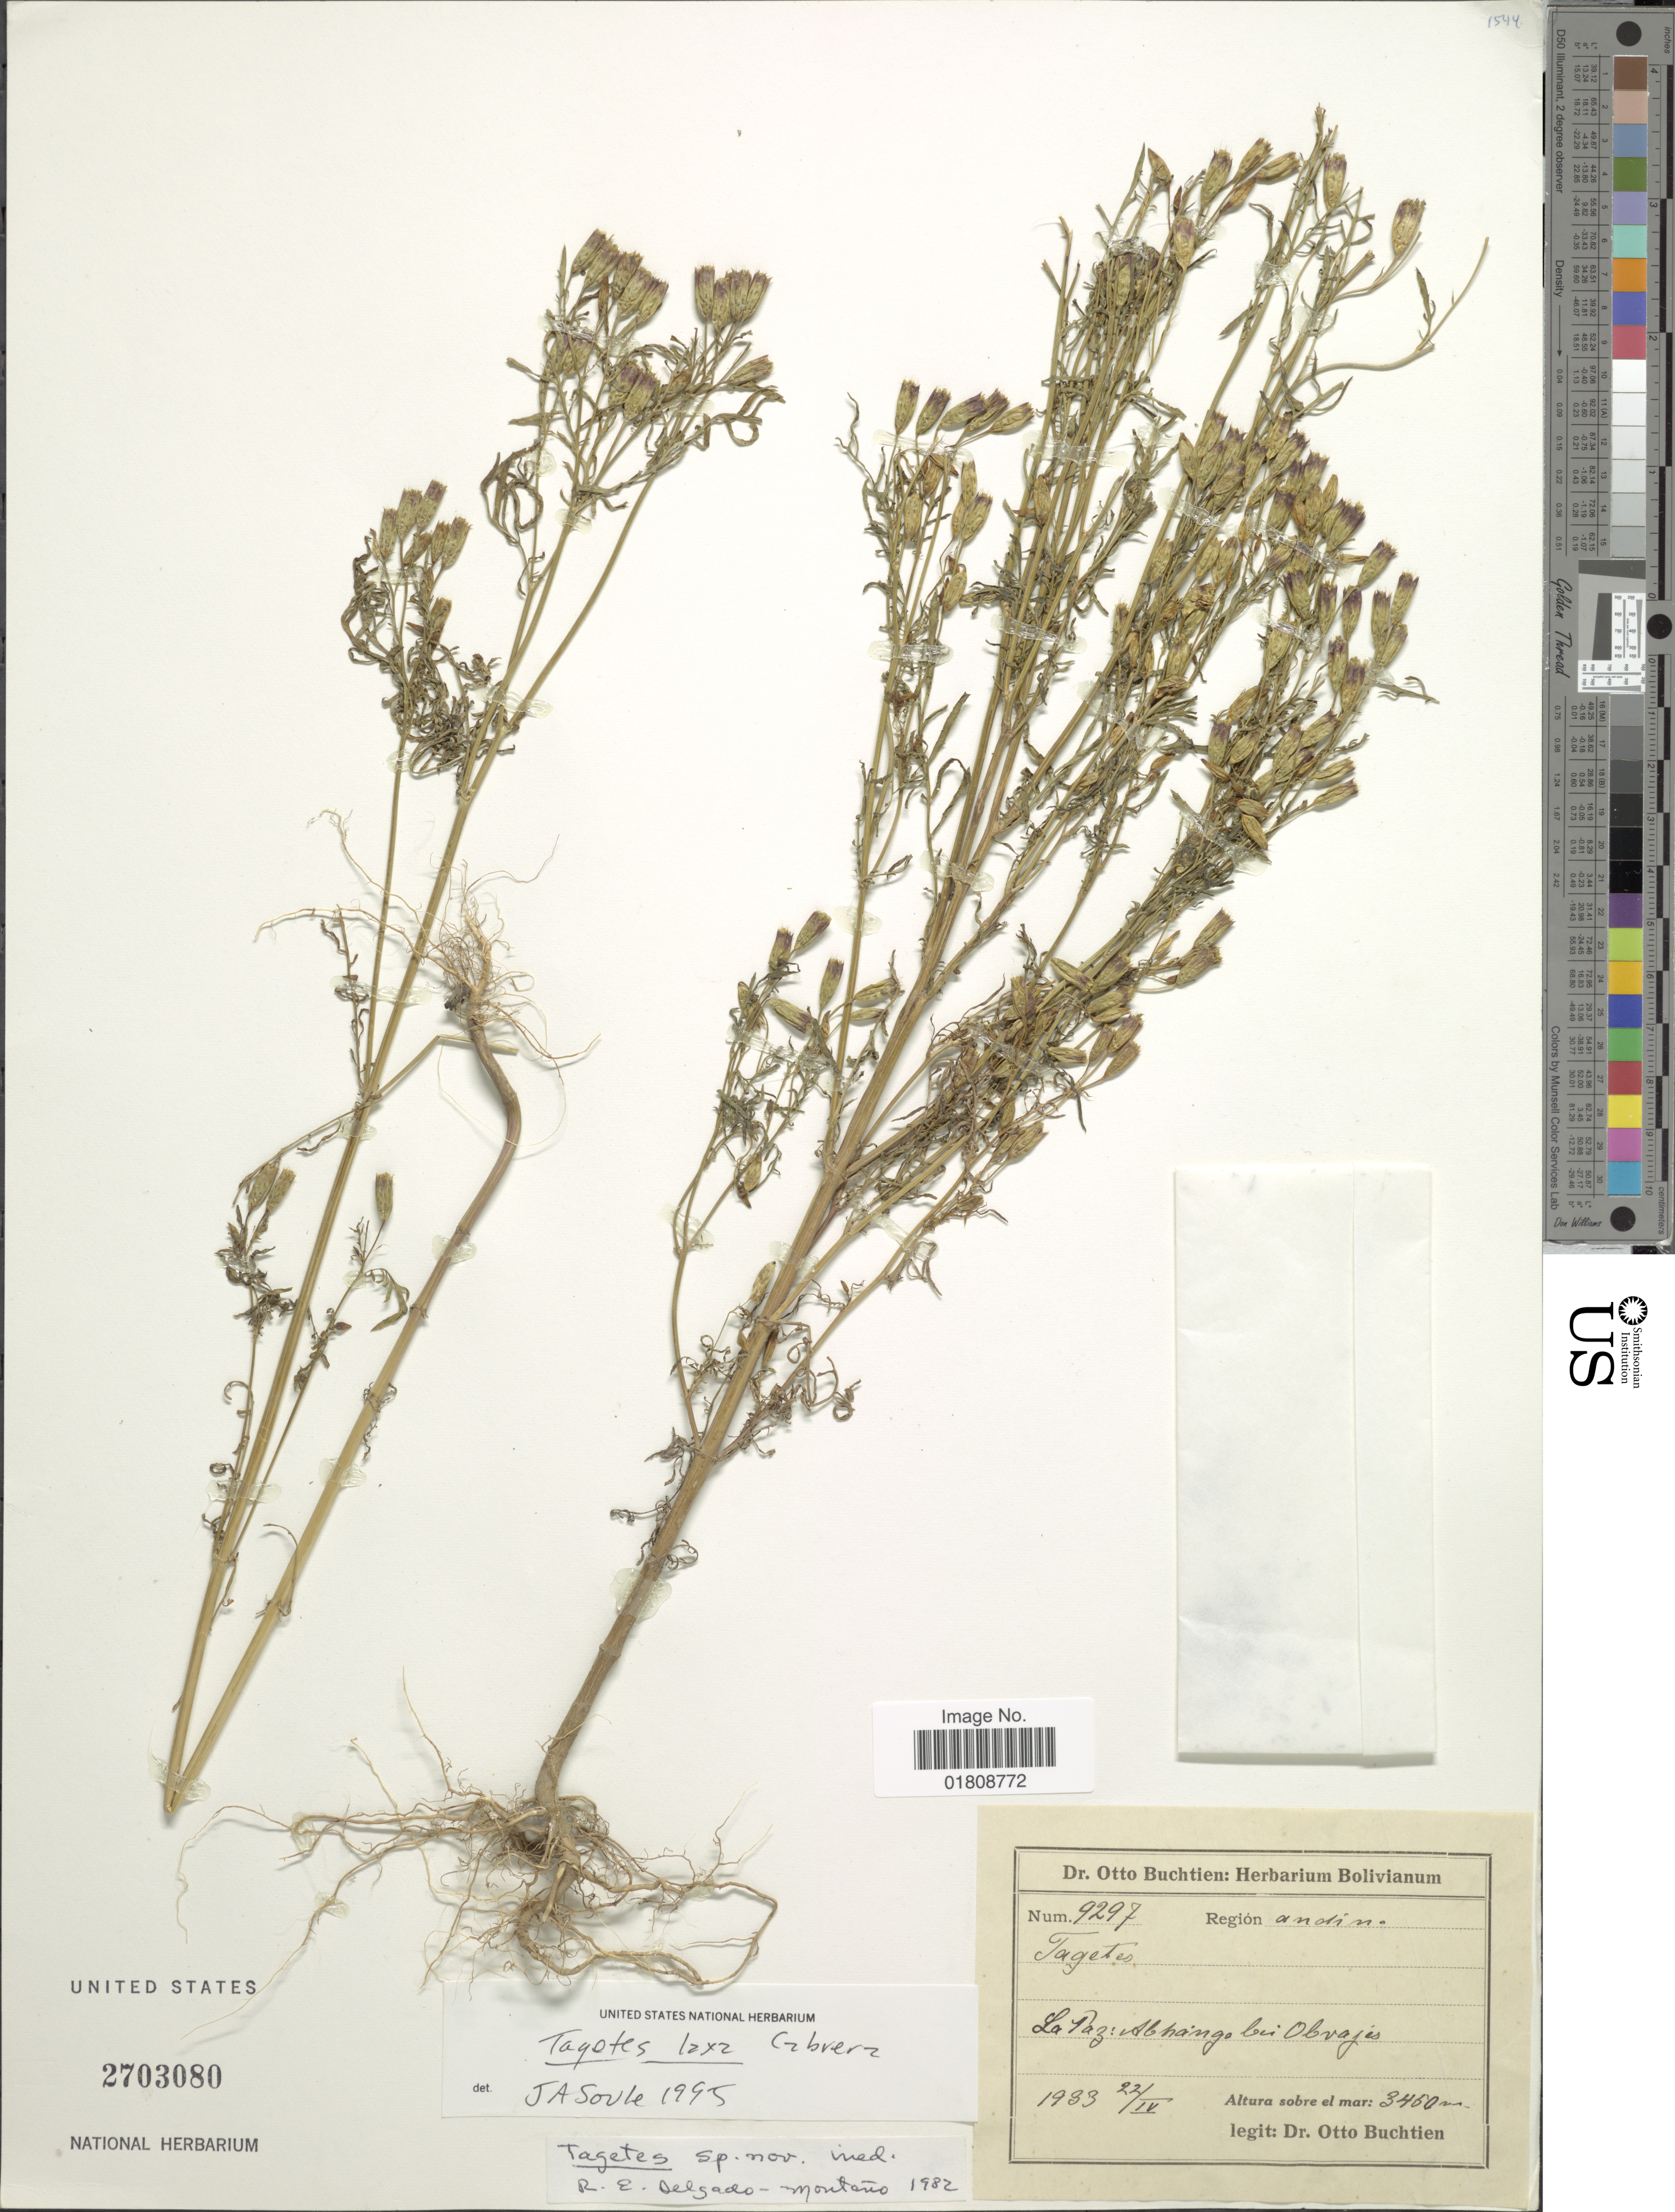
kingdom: Plantae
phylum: Tracheophyta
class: Magnoliopsida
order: Asterales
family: Asteraceae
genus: Tagetes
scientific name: Tagetes laxa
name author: Caberra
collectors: O. Buchtien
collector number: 8297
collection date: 1933-04-22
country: Bolivia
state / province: La Paz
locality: Abhange bei Obvajes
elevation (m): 3450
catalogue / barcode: US 2703080